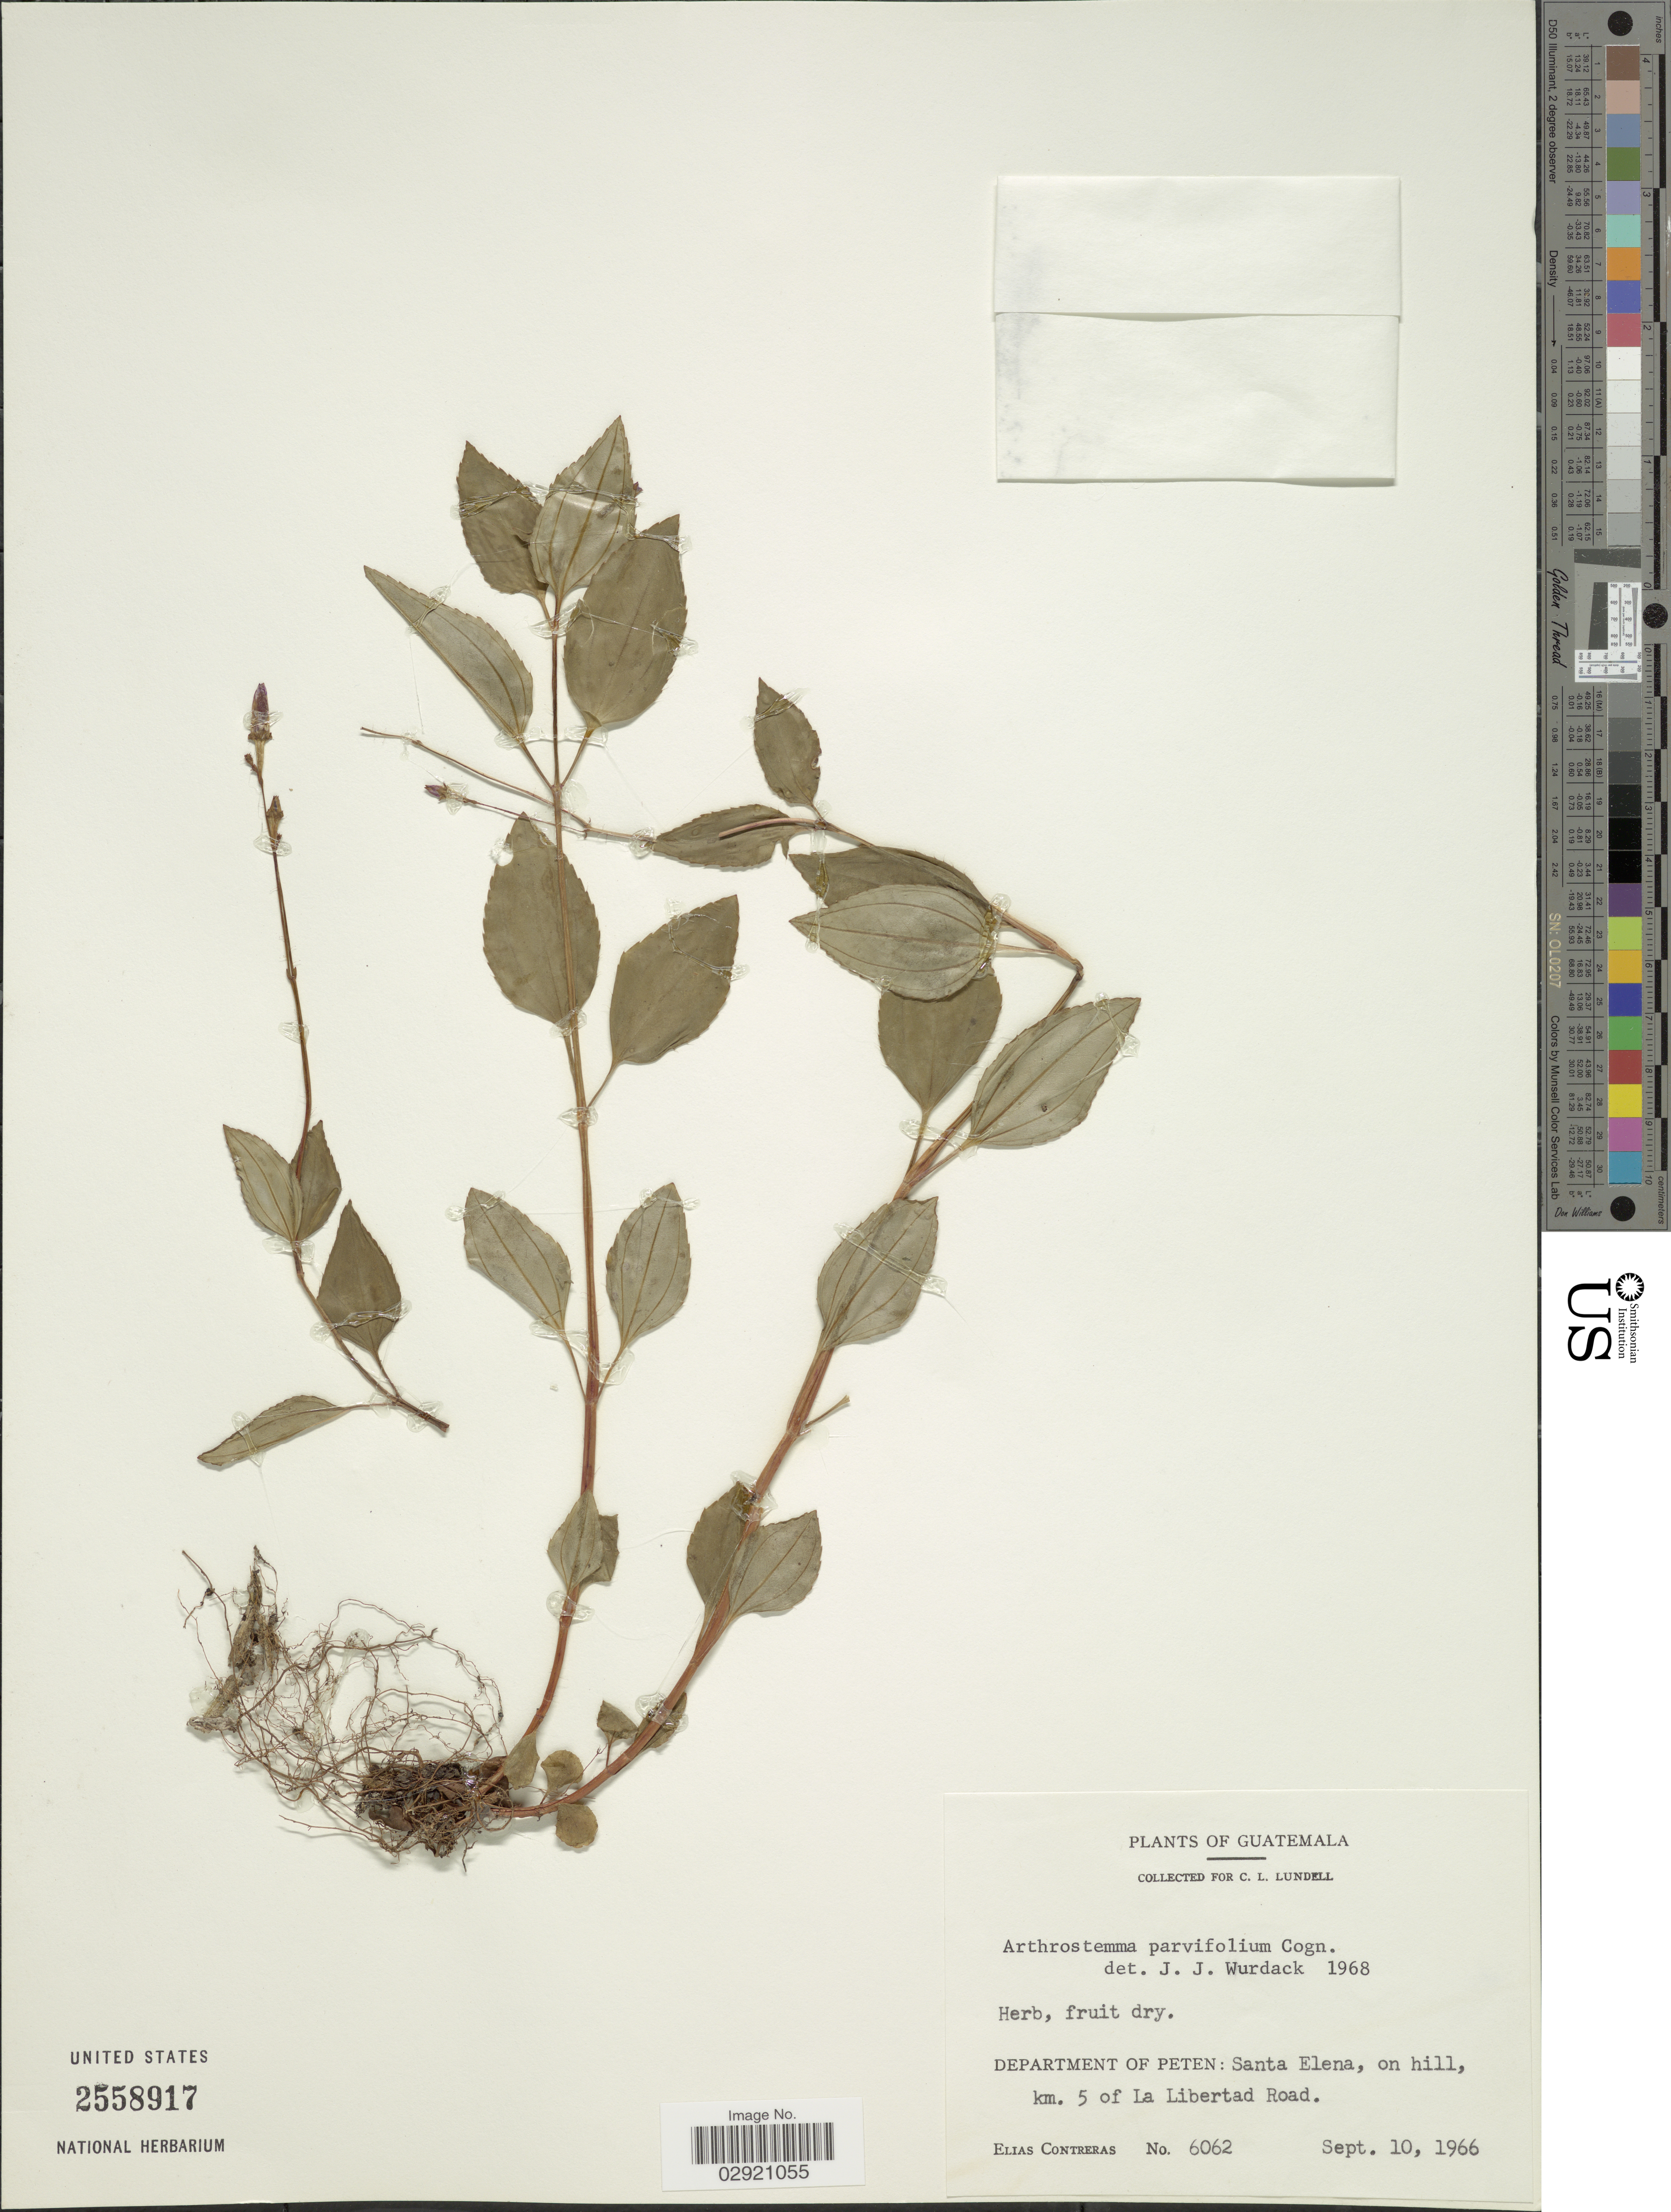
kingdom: Plantae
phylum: Tracheophyta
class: Magnoliopsida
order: Myrtales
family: Melastomataceae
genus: Arthrostemma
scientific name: Arthrostemma parvifolium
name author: Cogn.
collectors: E. Contreras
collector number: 6062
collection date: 1966-09-10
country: Guatemala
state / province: El Petén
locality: Department of Peten: Santa Elena, on hill, km. 5 of La Libertad Road.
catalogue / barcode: US 2558917